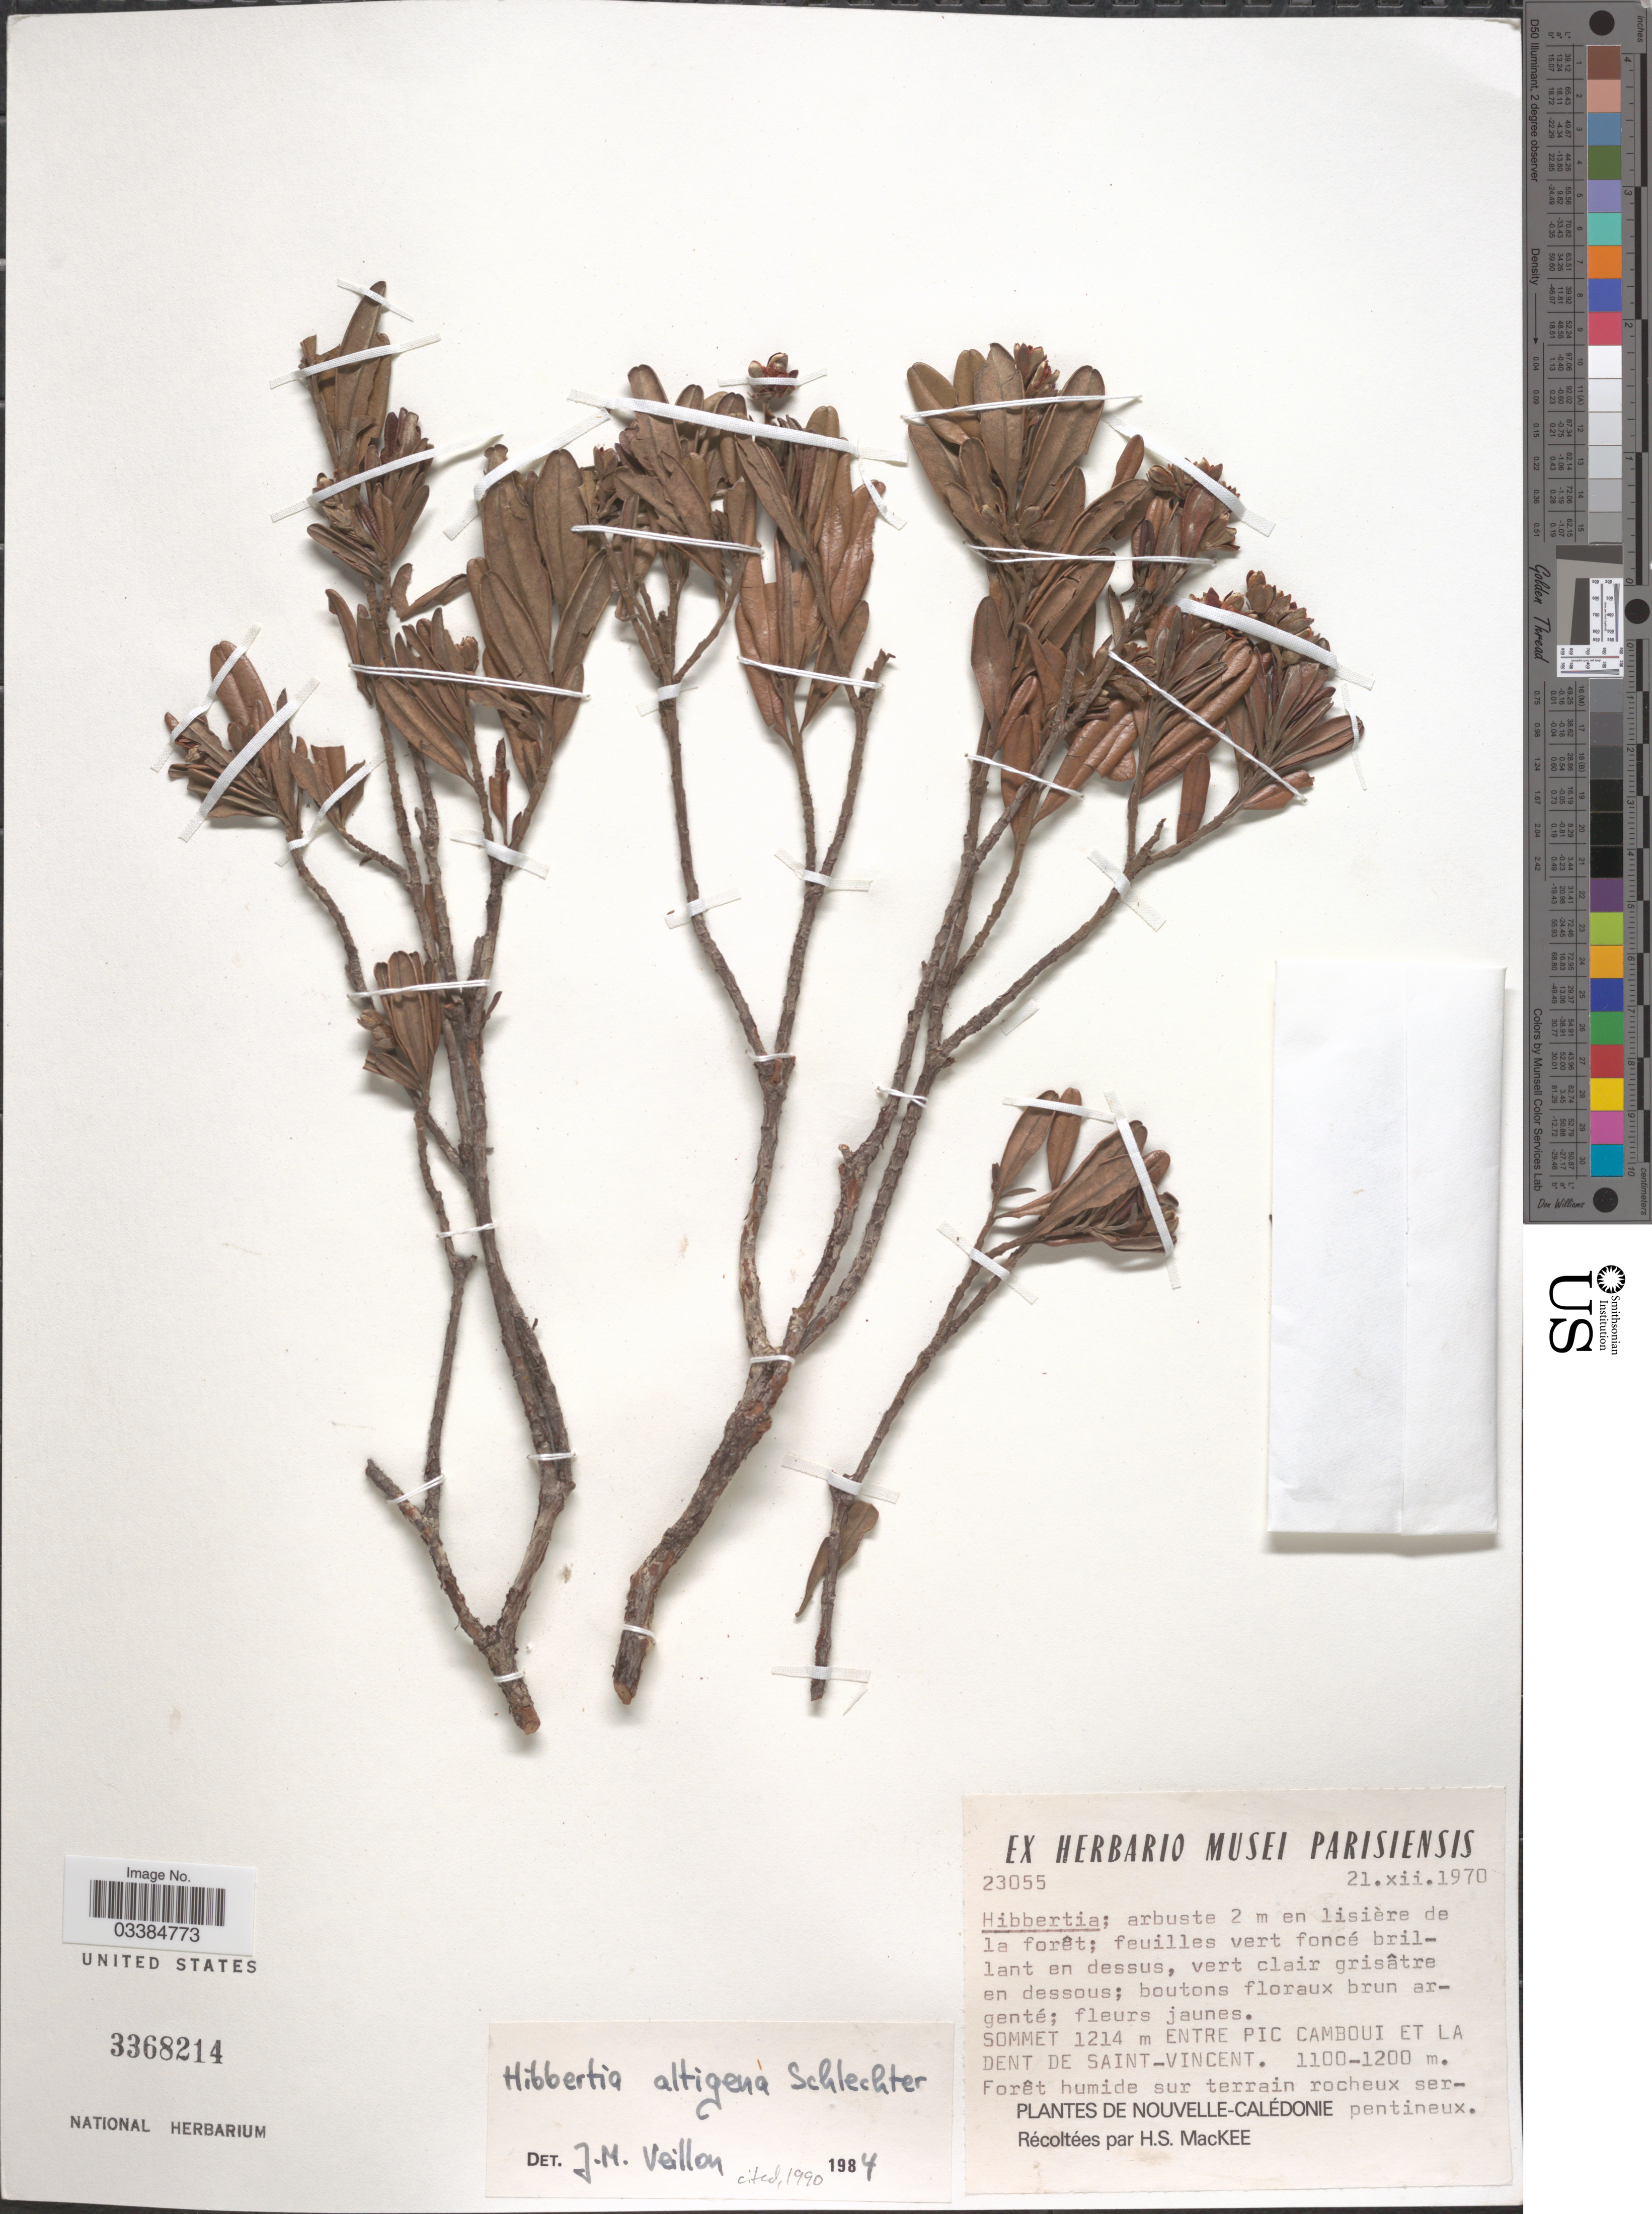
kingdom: Plantae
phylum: Tracheophyta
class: Magnoliopsida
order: Dilleniales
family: Dilleniaceae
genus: Hibbertia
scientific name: Hibbertia altigena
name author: Schltr.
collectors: H. S. MacKee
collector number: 23055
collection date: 1970-12-21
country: New Caledonia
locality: Sommet 1214 m Entre Pic Camboui et La Dent de Saint-Vincent.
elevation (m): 1100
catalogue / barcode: US 3368214